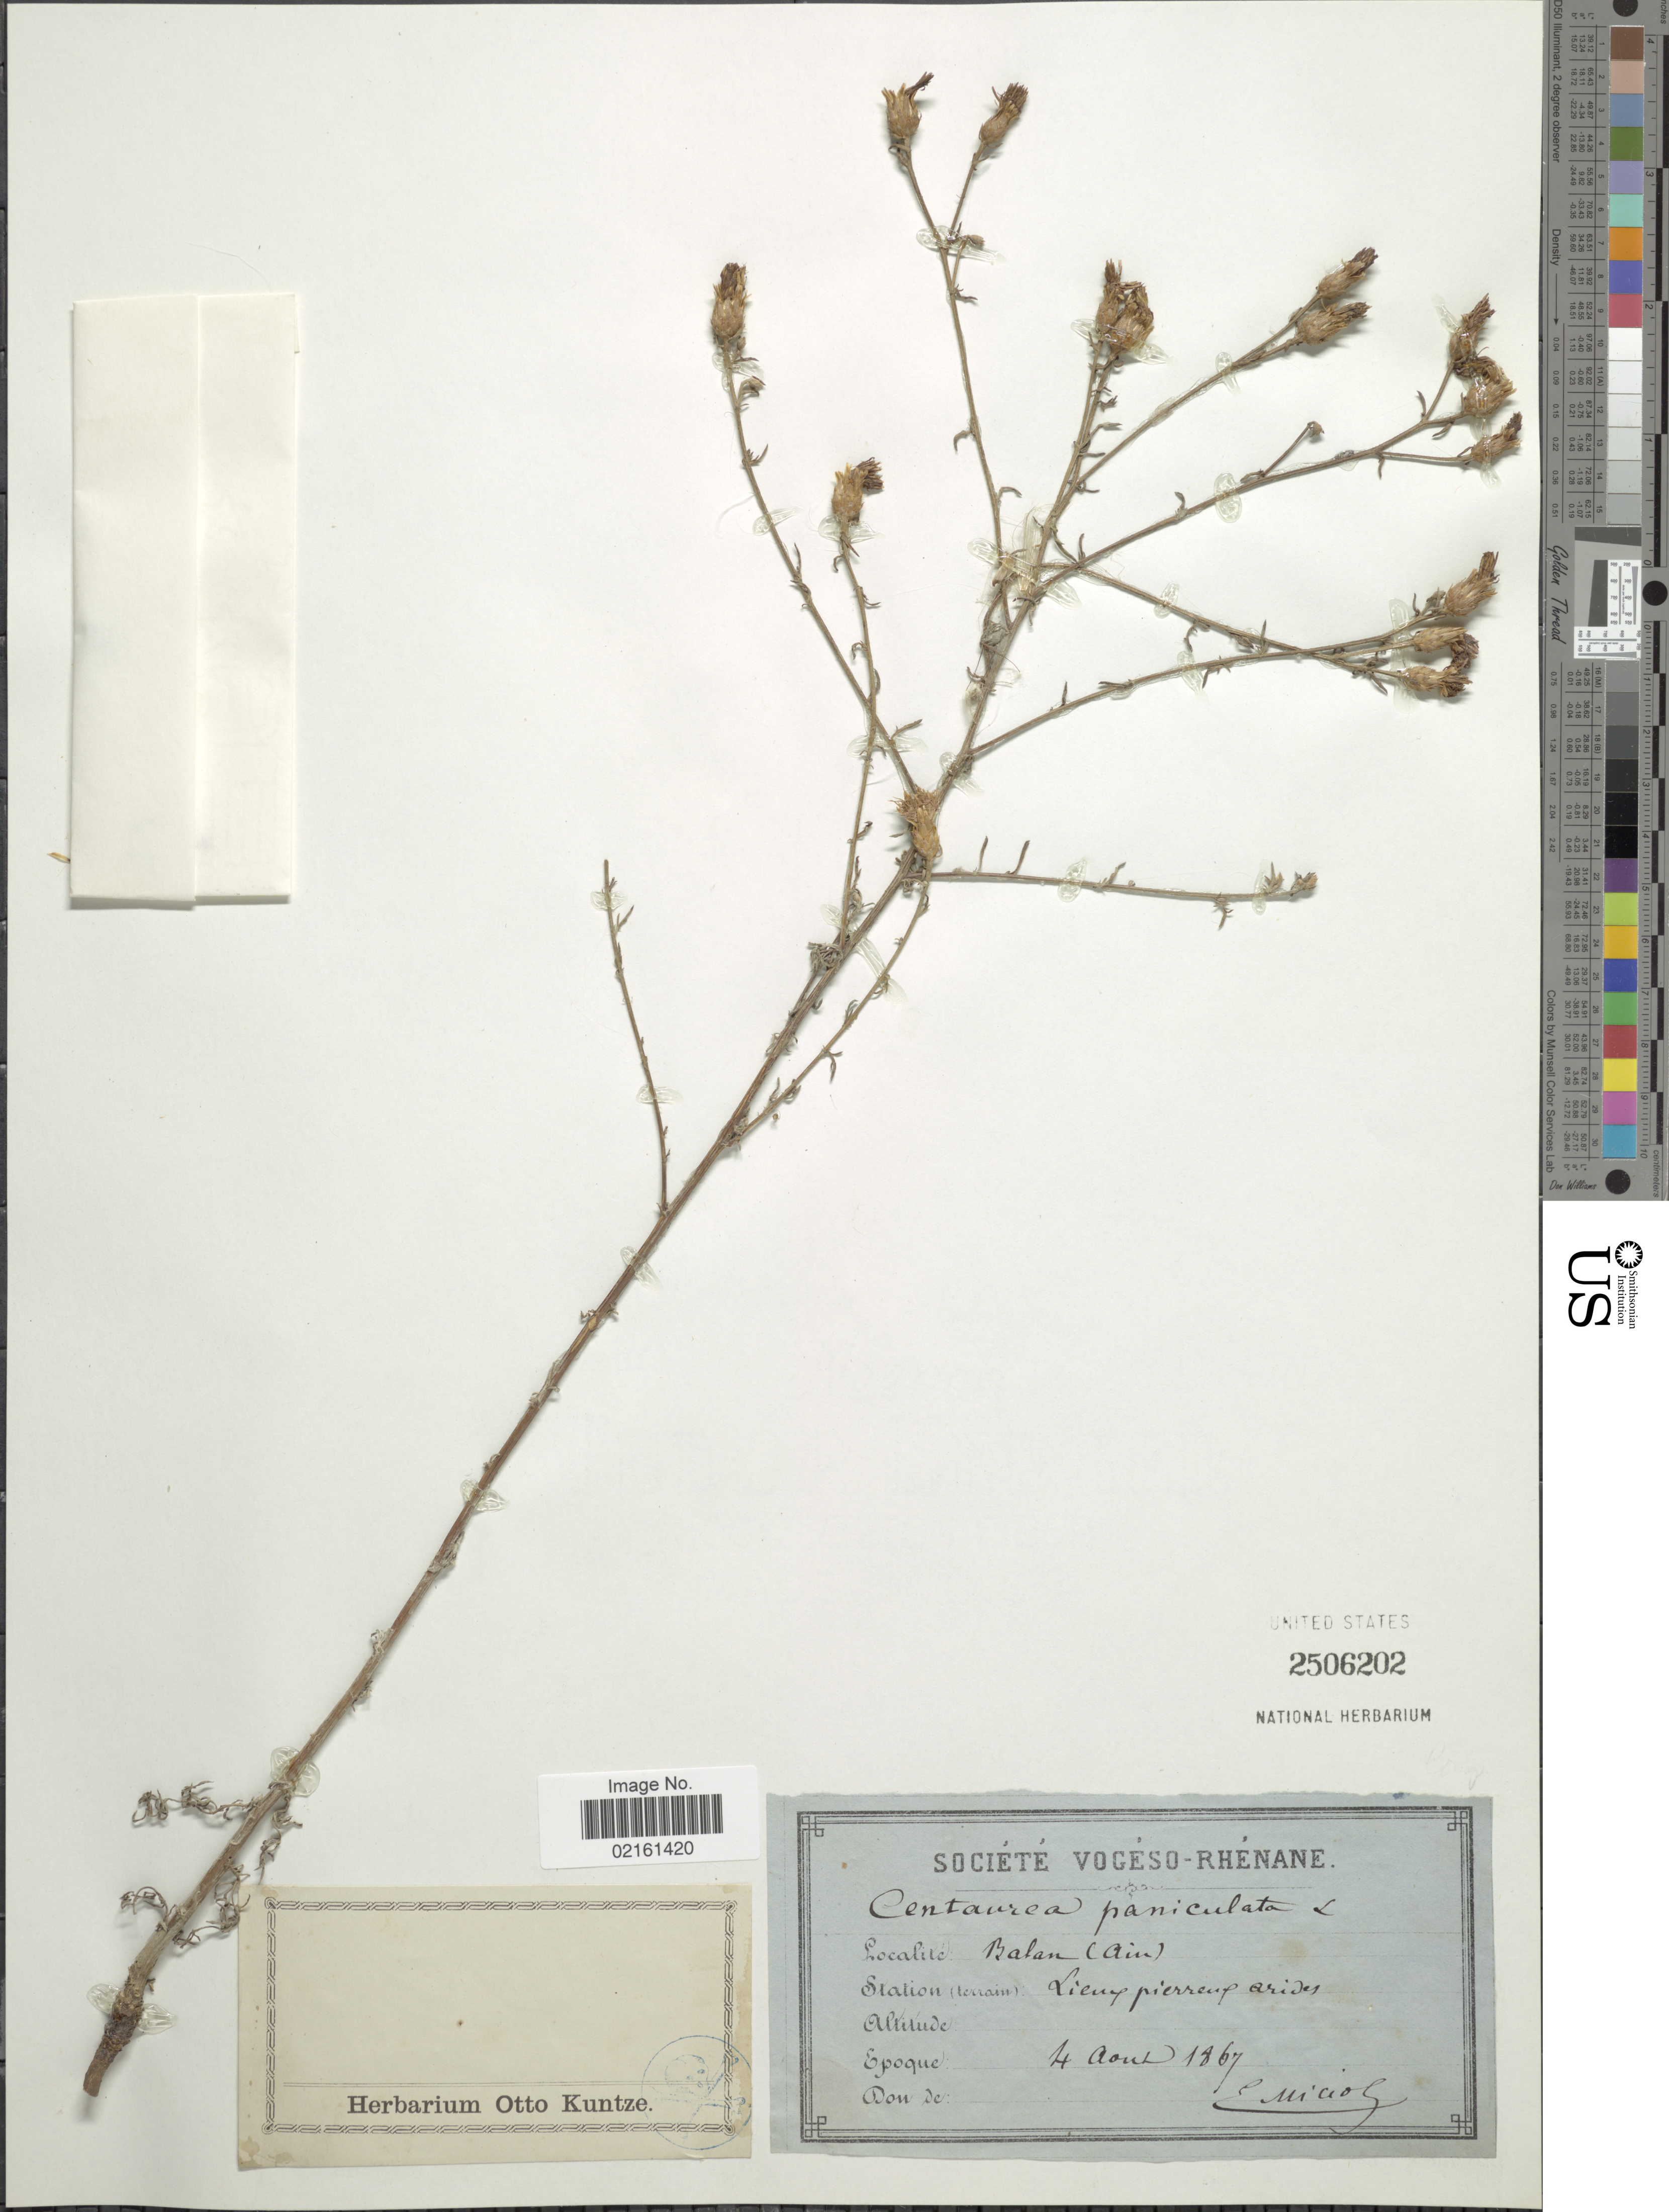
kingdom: Plantae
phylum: Tracheophyta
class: Magnoliopsida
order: Asterales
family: Asteraceae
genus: Centaurea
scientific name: Centaurea paniculata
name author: L.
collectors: -. Miciol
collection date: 1867-08-04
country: France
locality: Societe Vogeso-Rhenane, Balan (Ain)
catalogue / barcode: US 2506202